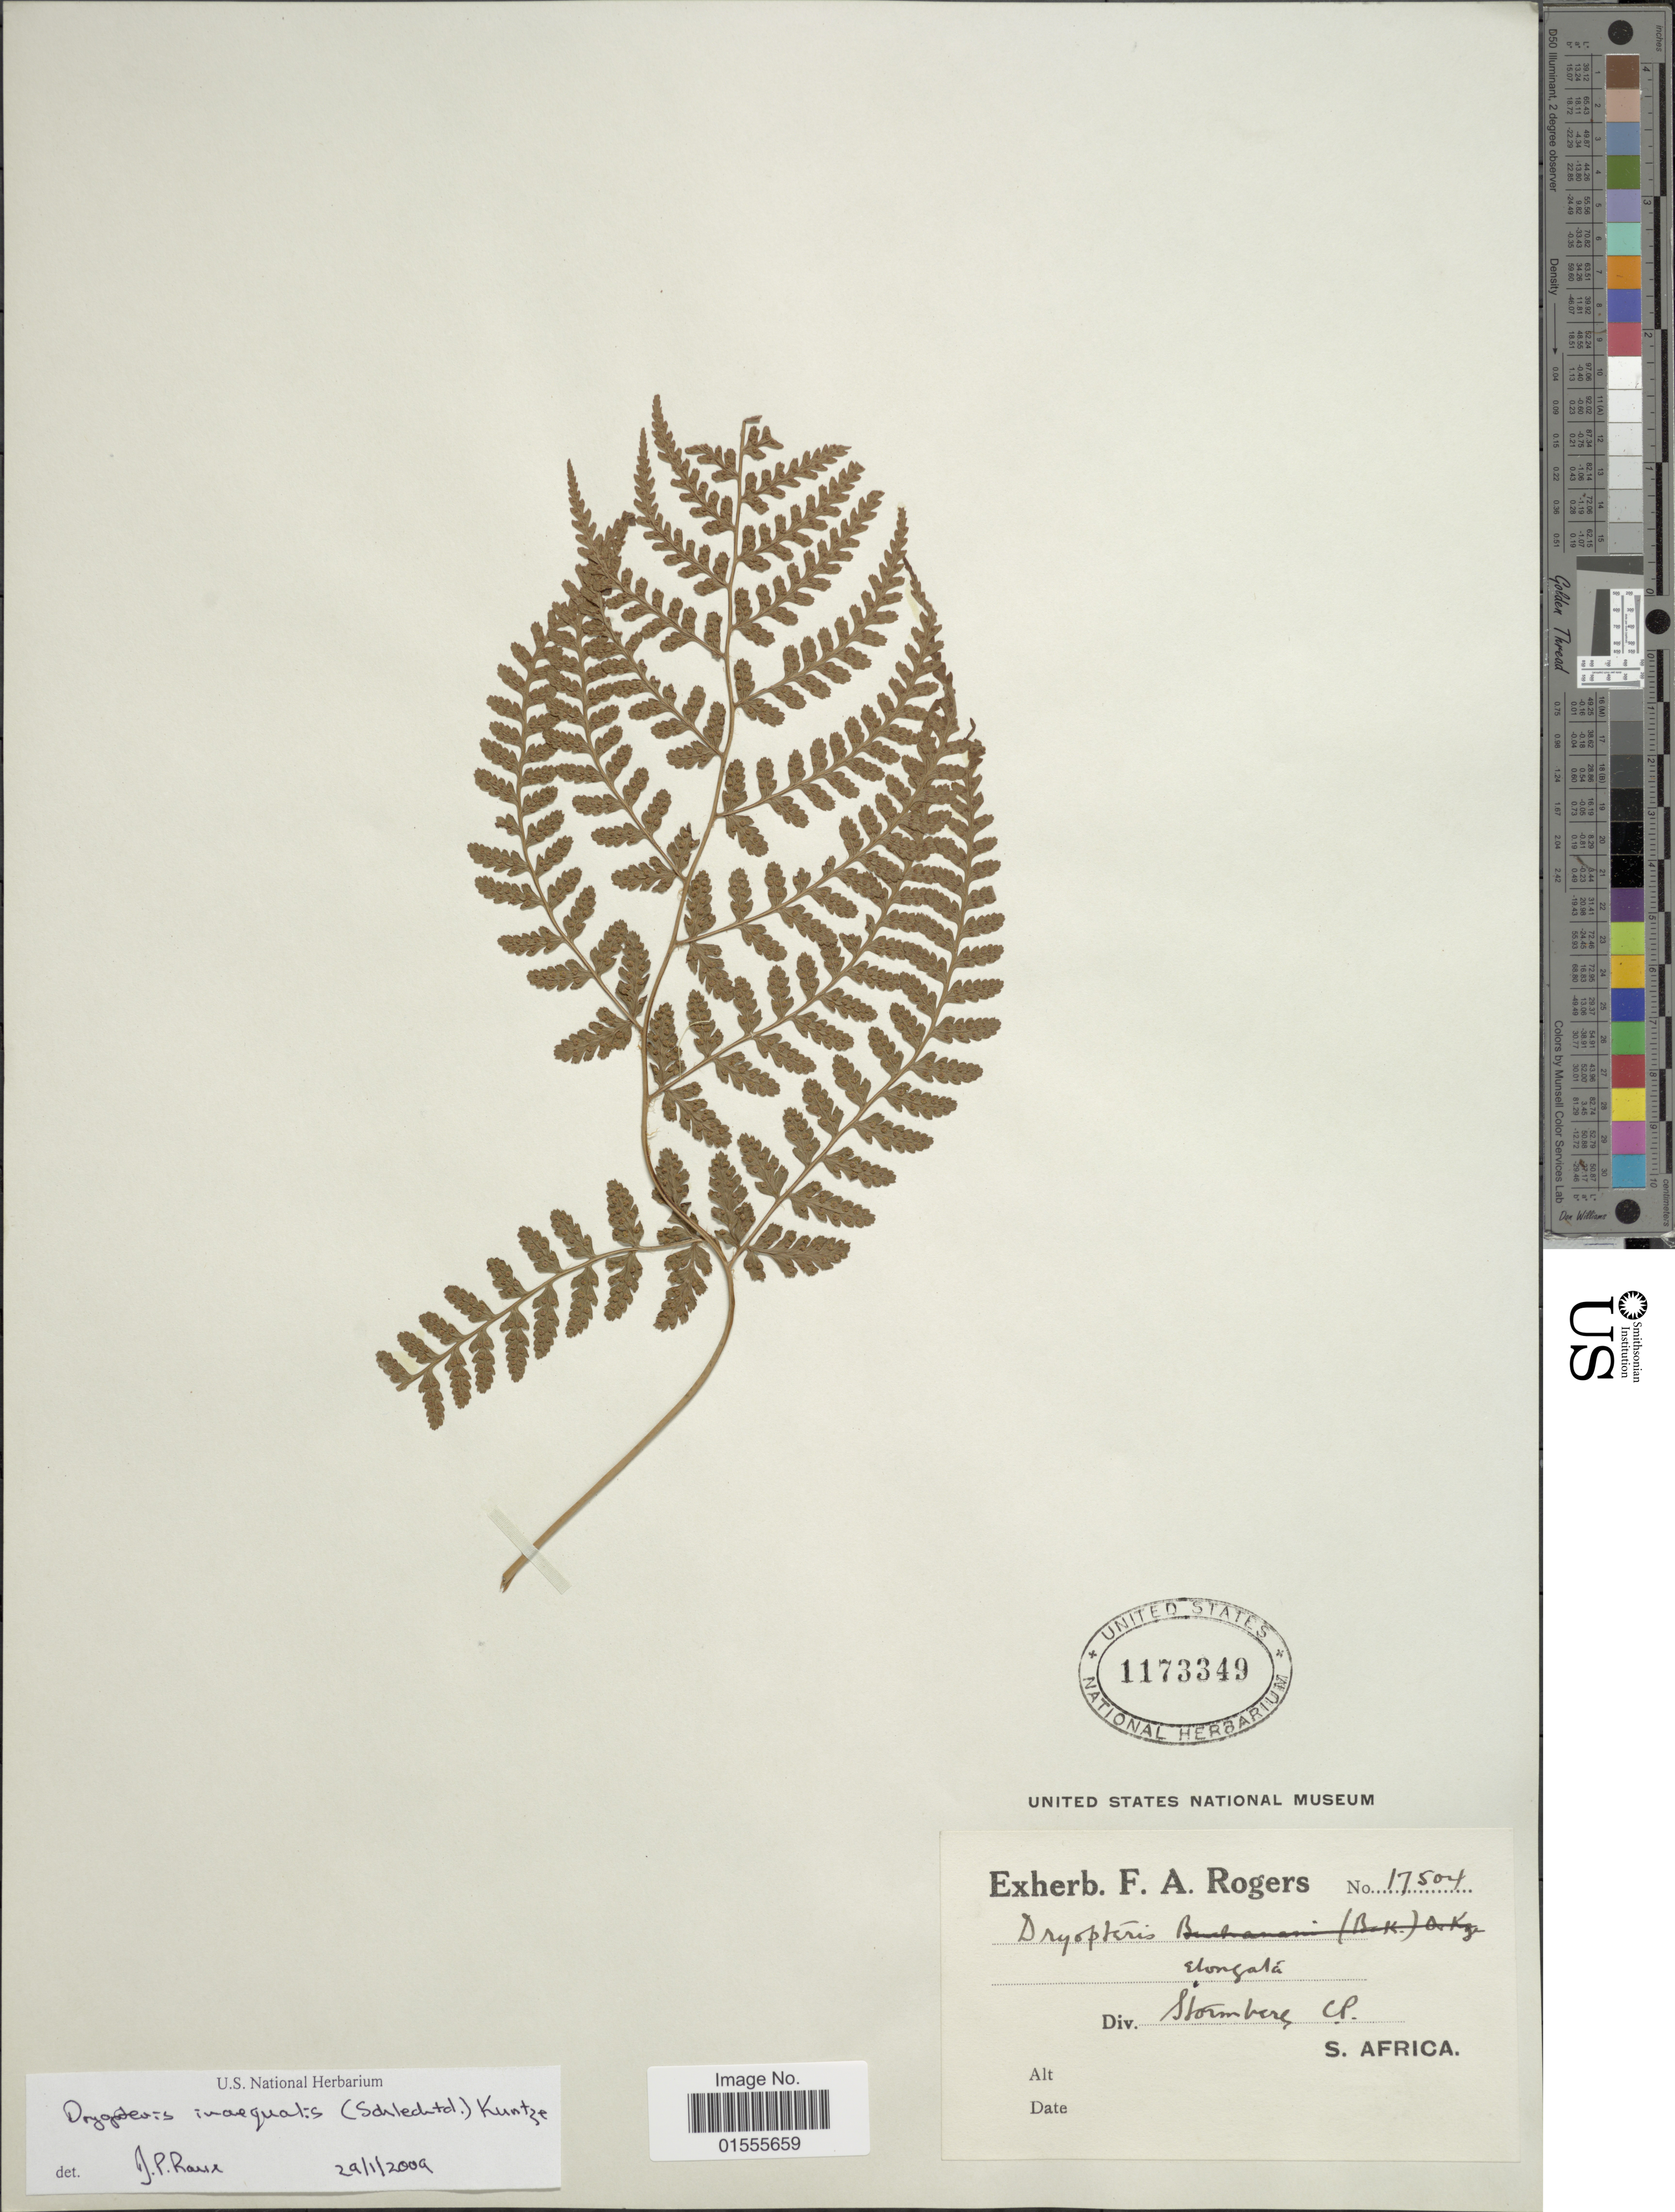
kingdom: Plantae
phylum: Tracheophyta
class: Polypodiopsida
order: Polypodiales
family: Dryopteridaceae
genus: Dryopteris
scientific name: Dryopteris inaequalis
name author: (Schltdl.) Kuntze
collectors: ex herb. F. A. Rogers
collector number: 17504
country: South Africa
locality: Stormberg C.P.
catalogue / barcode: US 1173349